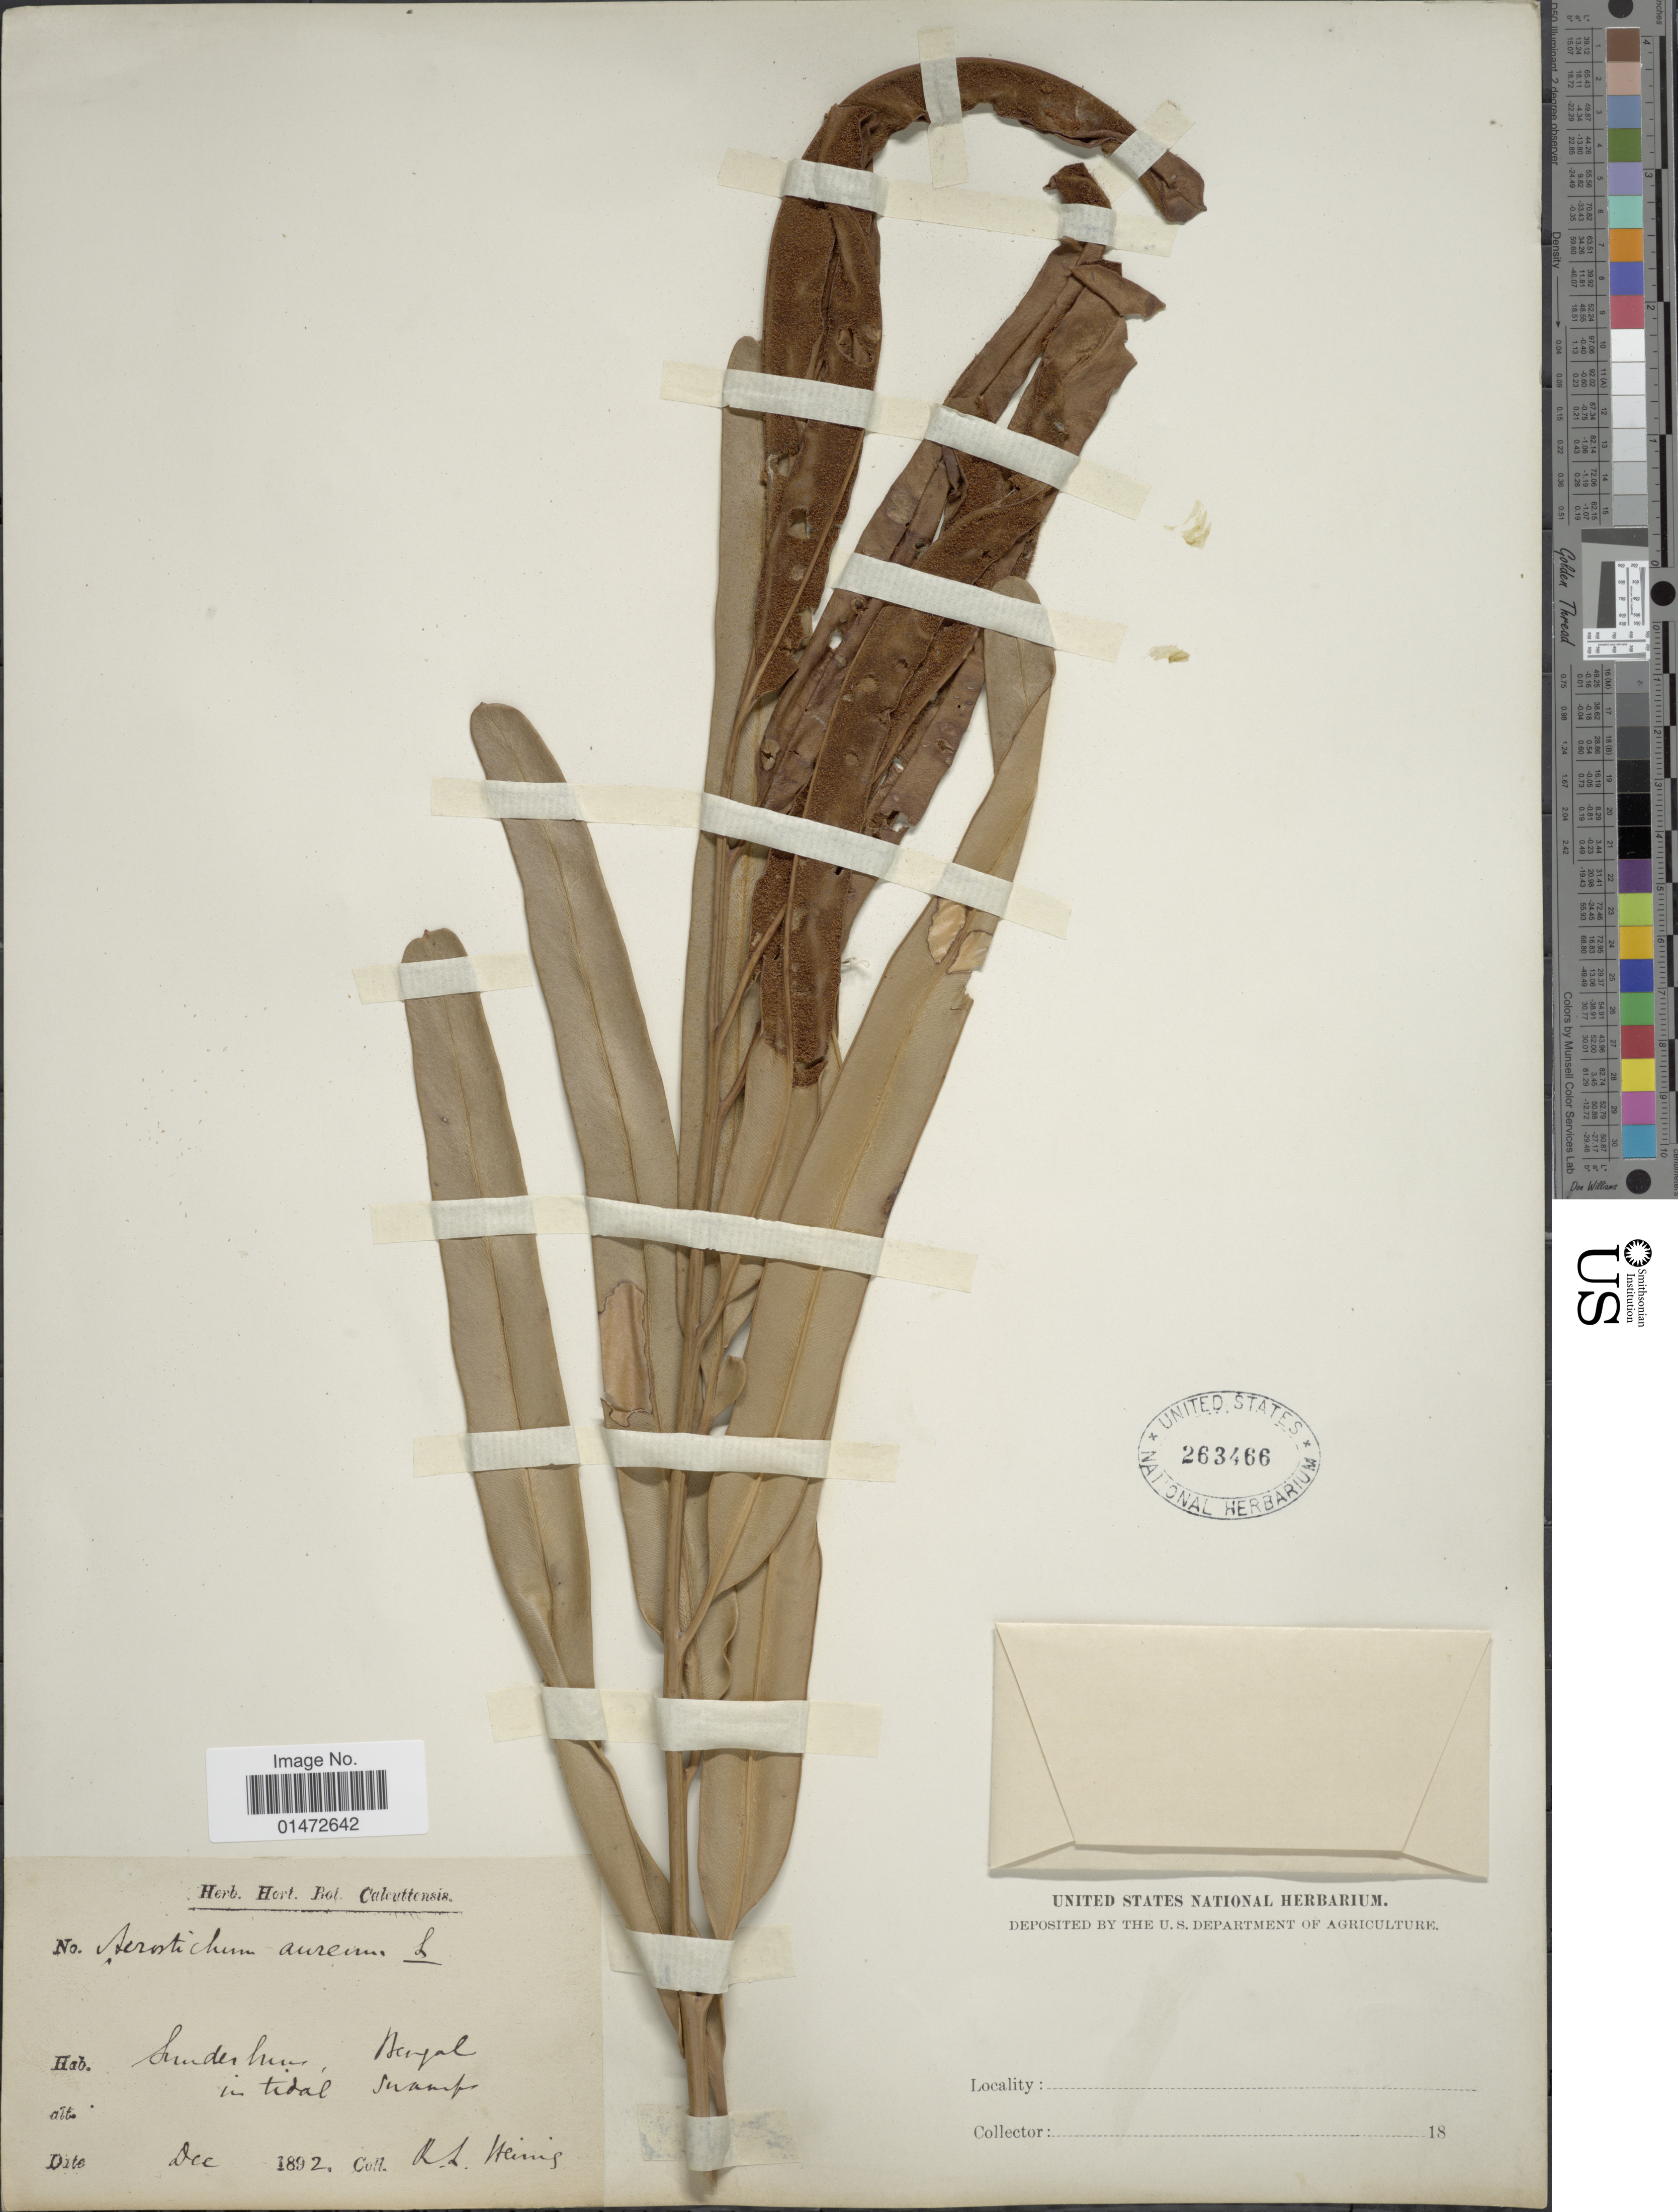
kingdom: Plantae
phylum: Tracheophyta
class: Polypodiopsida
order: Polypodiales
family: Pteridaceae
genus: Acrostichum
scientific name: Acrostichum aureum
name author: L.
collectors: R. Heinis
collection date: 1892-12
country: India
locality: Sunderbuns, Bengal in tidal swamp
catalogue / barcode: US 263466